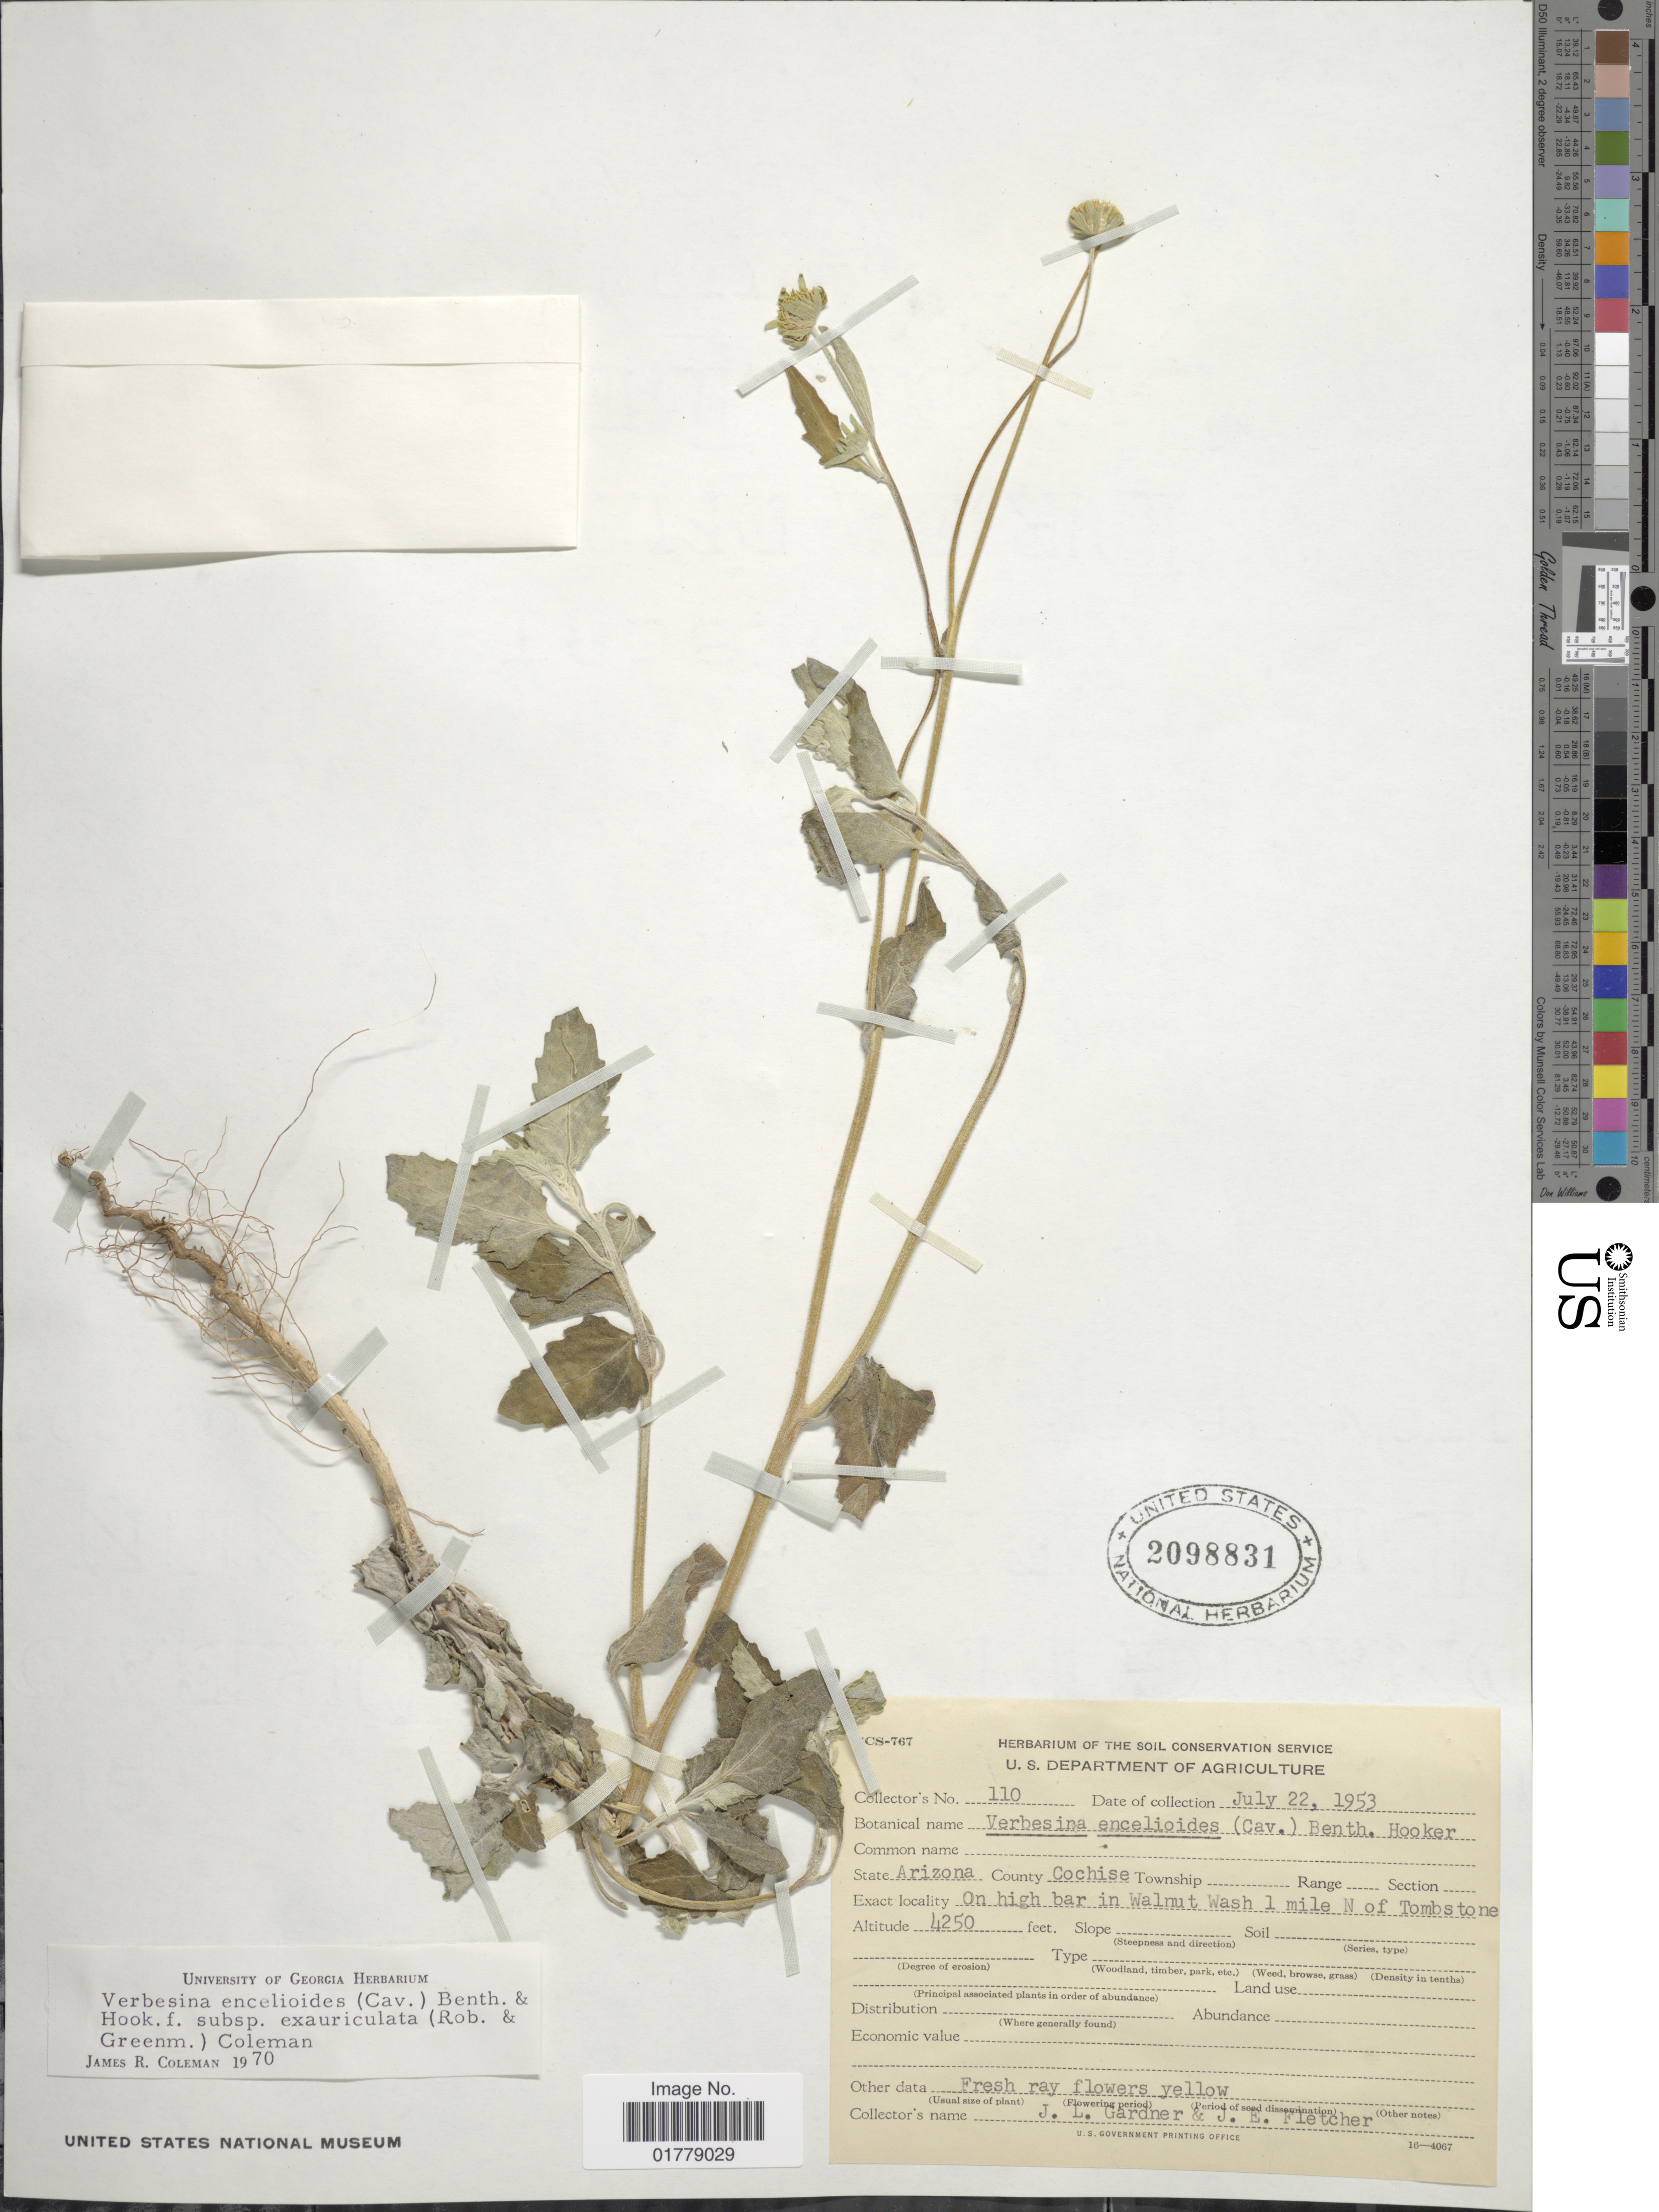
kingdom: Plantae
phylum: Tracheophyta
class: Magnoliopsida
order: Asterales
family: Asteraceae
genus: Verbesina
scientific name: Verbesina encelioides var. cana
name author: (B.L. Rob.) Greenm.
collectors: J. L. Gardner & J. Fletcher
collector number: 110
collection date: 1953-07-22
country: United States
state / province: Arizona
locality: State Arizona. County Cochise. On high bar in Walnut wash 1 mile N of Tonbstone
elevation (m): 1295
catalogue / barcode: US 2098831